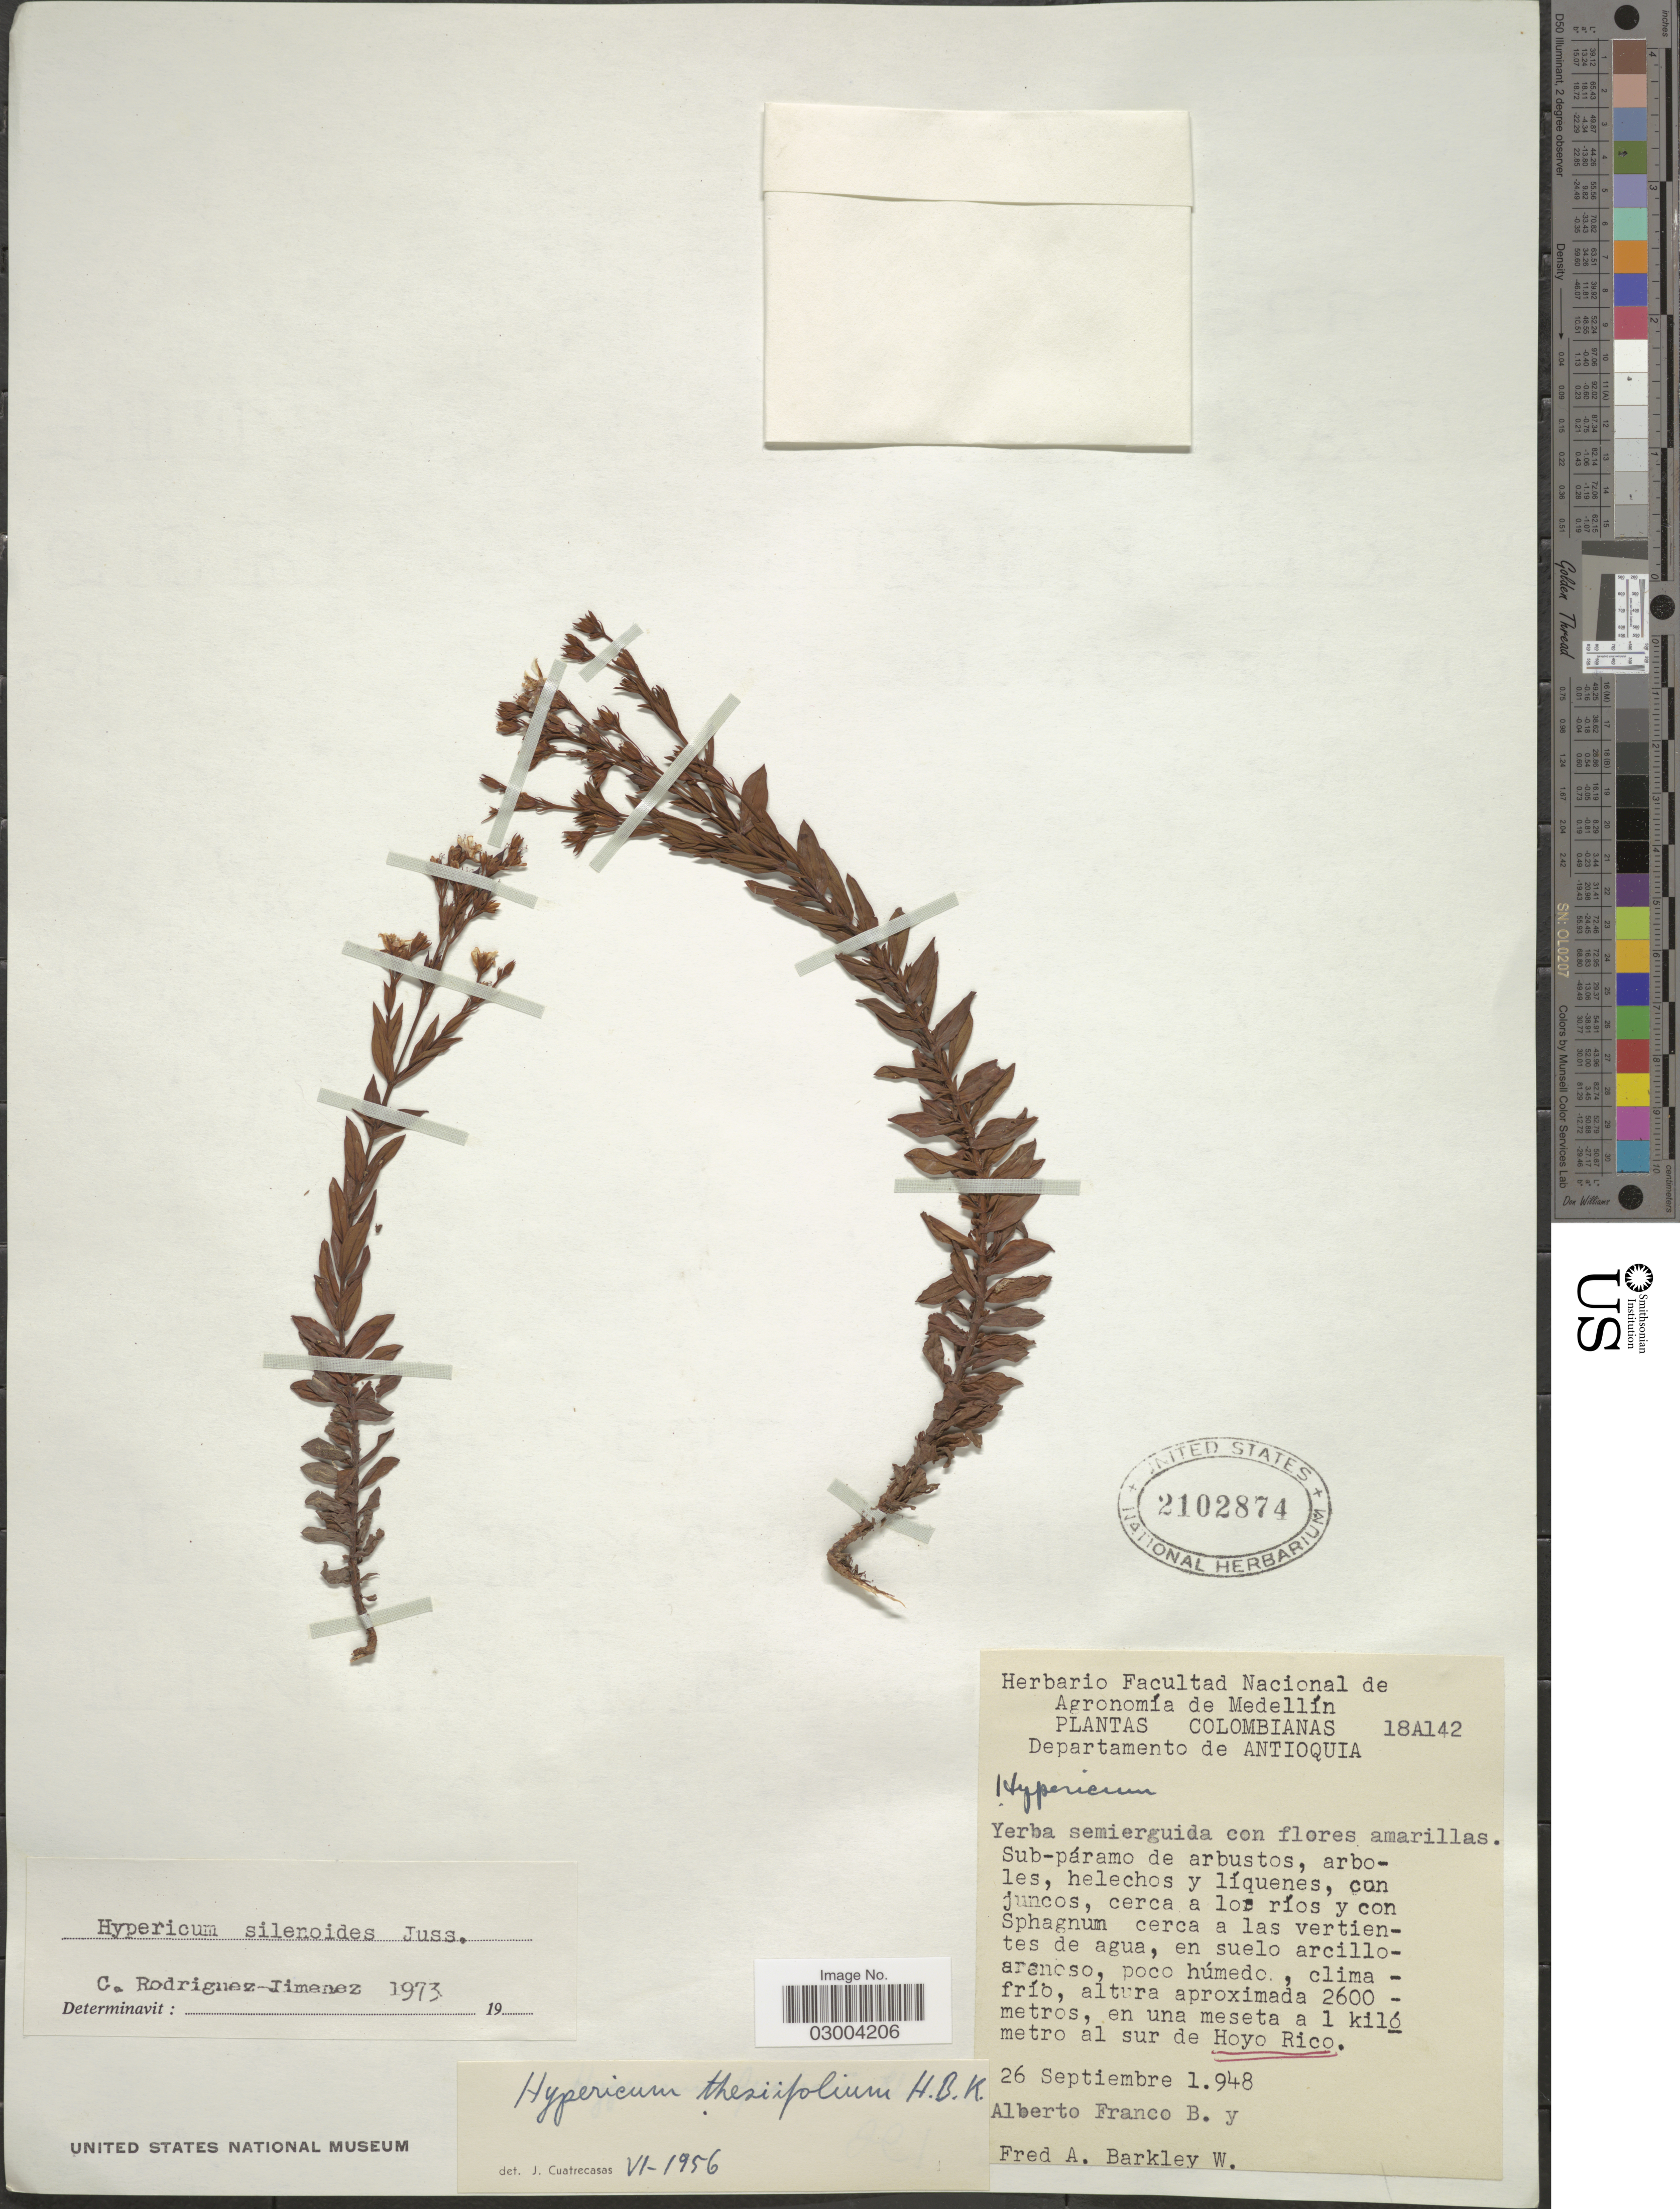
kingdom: Plantae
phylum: Tracheophyta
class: Magnoliopsida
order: Malpighiales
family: Hypericaceae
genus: Hypericum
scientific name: Hypericum silenoides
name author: Juss.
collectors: A. Franco B. & F. Barkley W.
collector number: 18A142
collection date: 1948-09-26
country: Colombia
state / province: Antioquia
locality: Departamento de Antioquia, en una meseta a 1 kilómetro al sur de Hoyo Rico.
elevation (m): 2600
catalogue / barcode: US 2102874